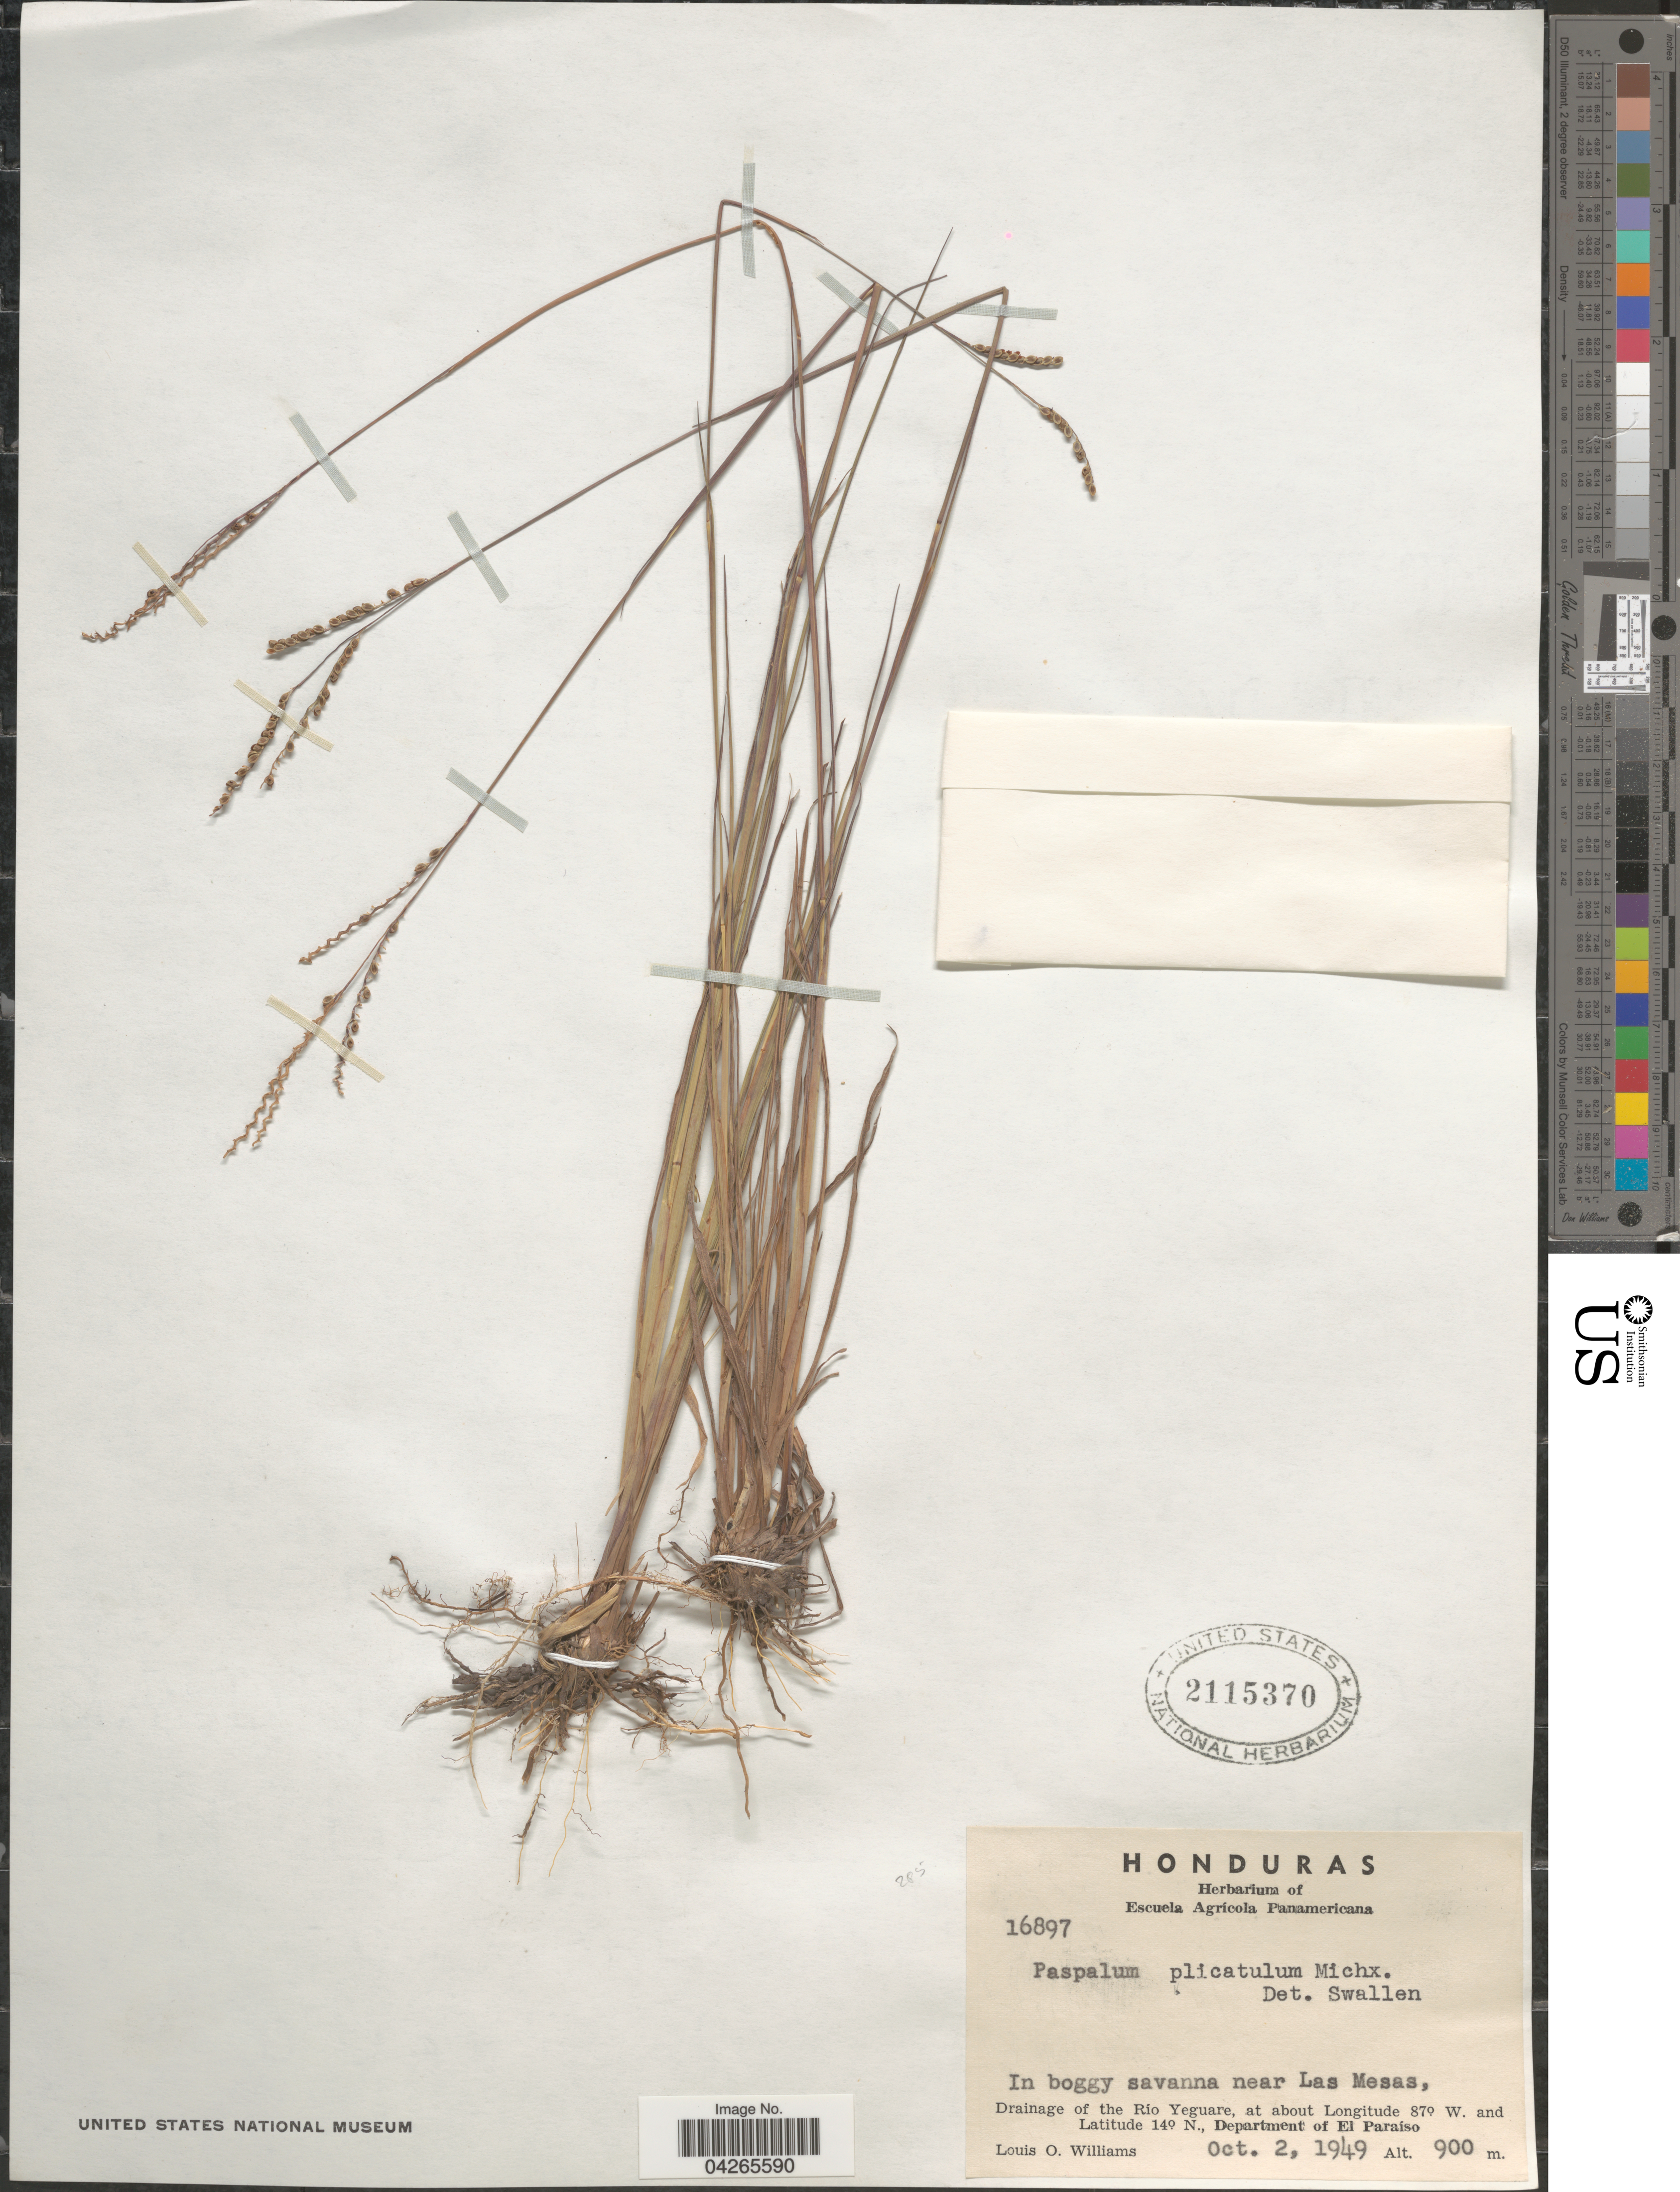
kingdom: Plantae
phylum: Tracheophyta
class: Liliopsida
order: Poales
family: Poaceae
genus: Paspalum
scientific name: Paspalum plicatulum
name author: Michx.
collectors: L. O. Williams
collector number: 16897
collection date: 1949-10-02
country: Honduras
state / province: El Paraiso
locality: In boggy savanna near Las Mesas. Drainage of the Río Yeguare, Department of El Paraíso.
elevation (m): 900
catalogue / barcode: US 2115370